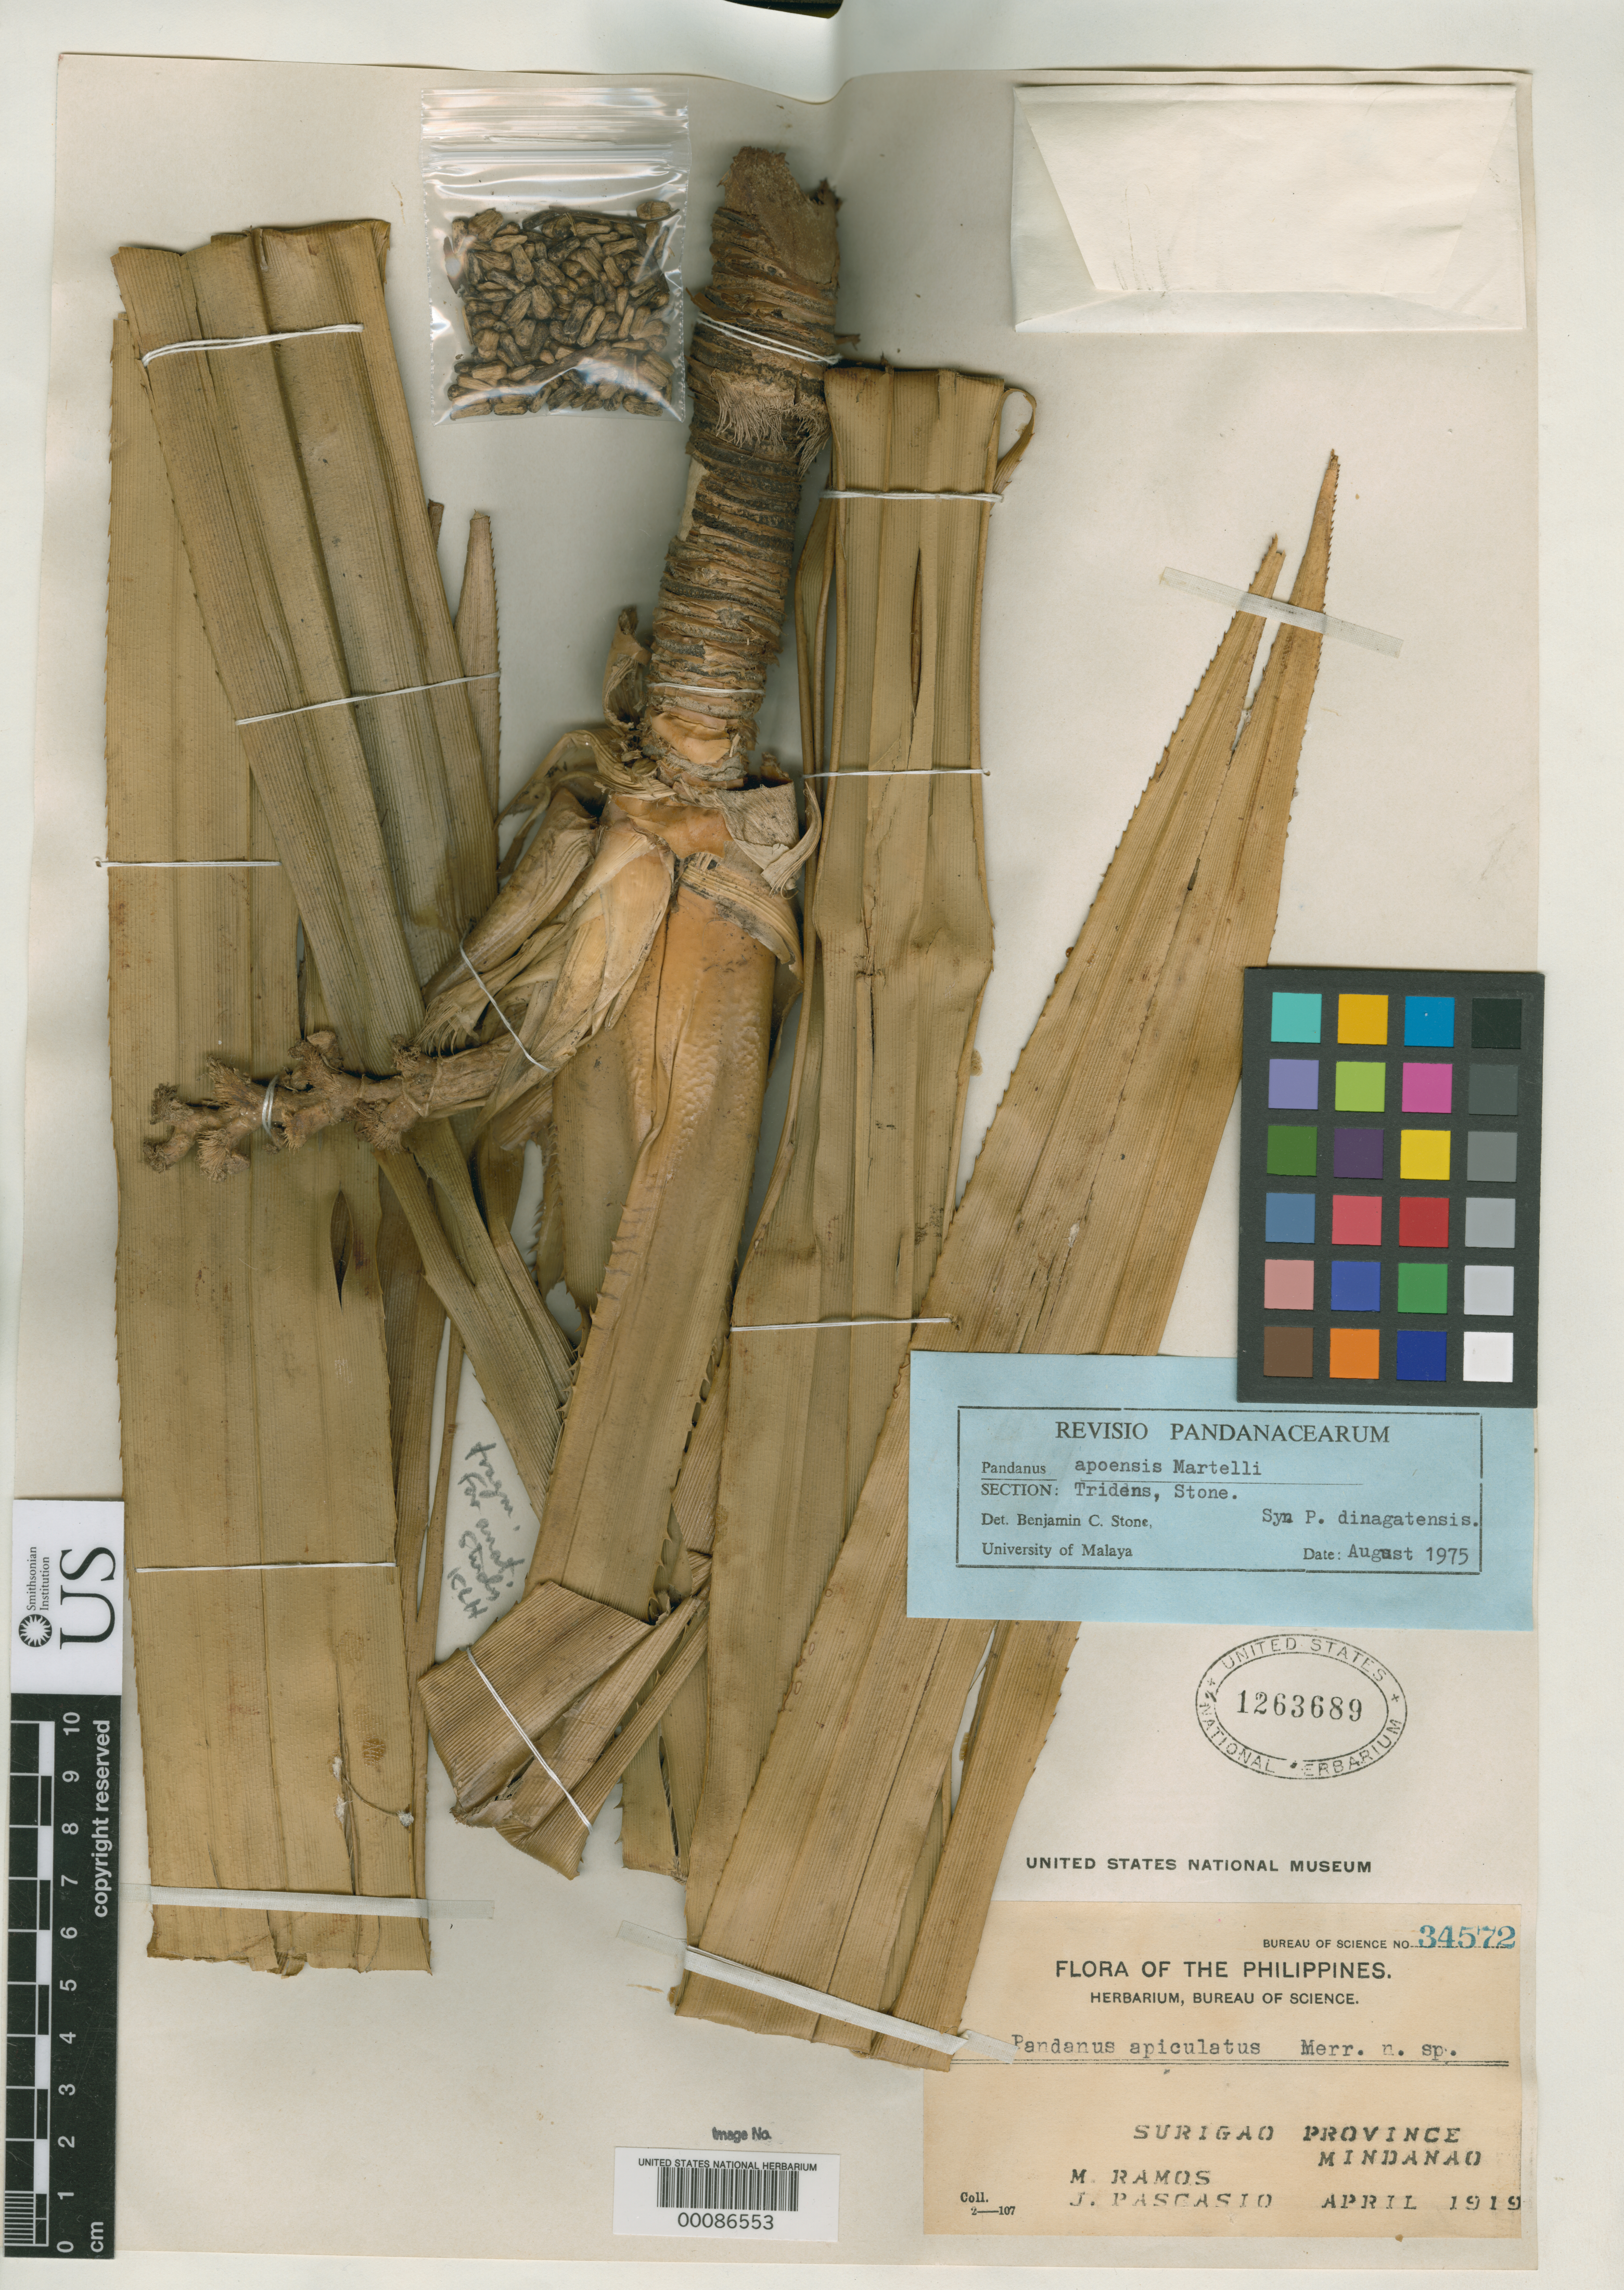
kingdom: Plantae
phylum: Tracheophyta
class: Liliopsida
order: Pandanales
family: Pandanaceae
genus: Pandanus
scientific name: Pandanus apiculatus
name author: Merr.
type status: Isotype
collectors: M. Ramos & J. Pascasio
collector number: Bur. Sci. 34572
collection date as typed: Apr 1919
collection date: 1919-04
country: Philippines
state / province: Caraga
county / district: Surigao del Norte / Surigao del Sur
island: Mindanao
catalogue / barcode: US 1263689